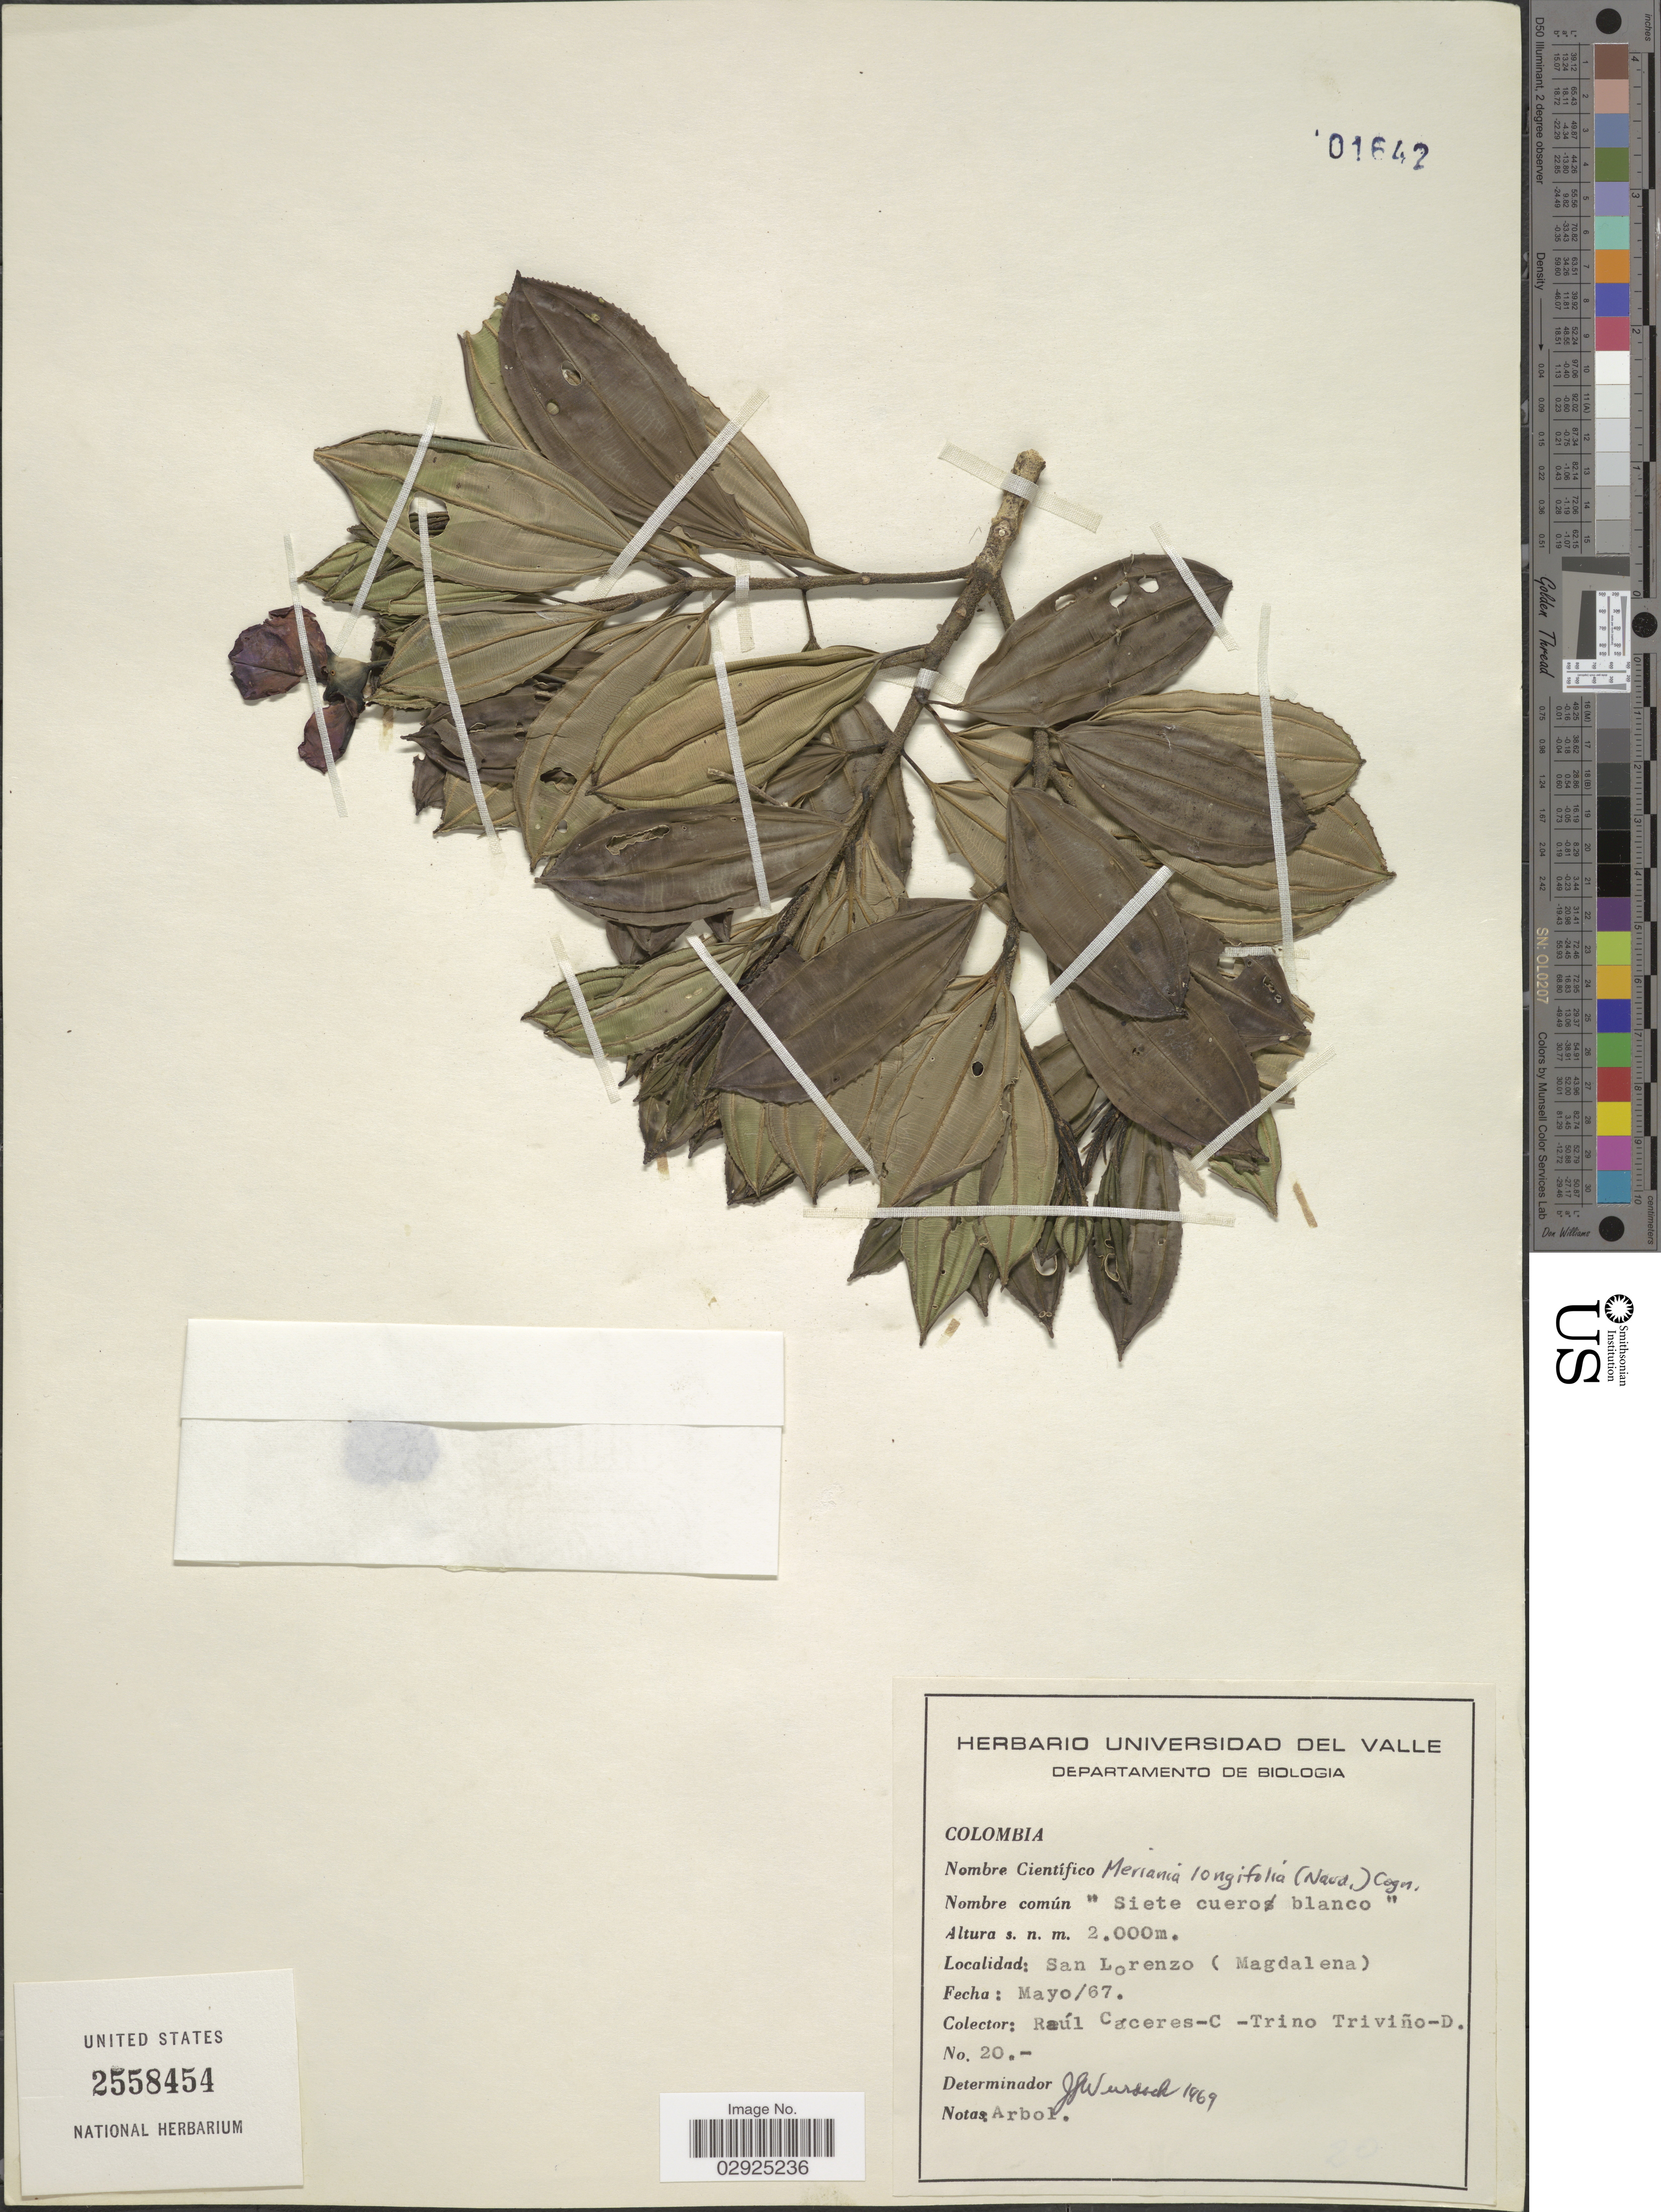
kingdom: Plantae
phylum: Tracheophyta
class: Magnoliopsida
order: Myrtales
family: Melastomataceae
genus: Meriania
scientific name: Meriania longifolia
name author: (Naudin) Cogn.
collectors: R. Cáceres C. & T. Triviño D.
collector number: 20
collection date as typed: Transcribed d/m/y: /5/67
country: Colombia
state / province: Magdalena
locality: San Lorenzo.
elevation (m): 2000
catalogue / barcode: US 2558454